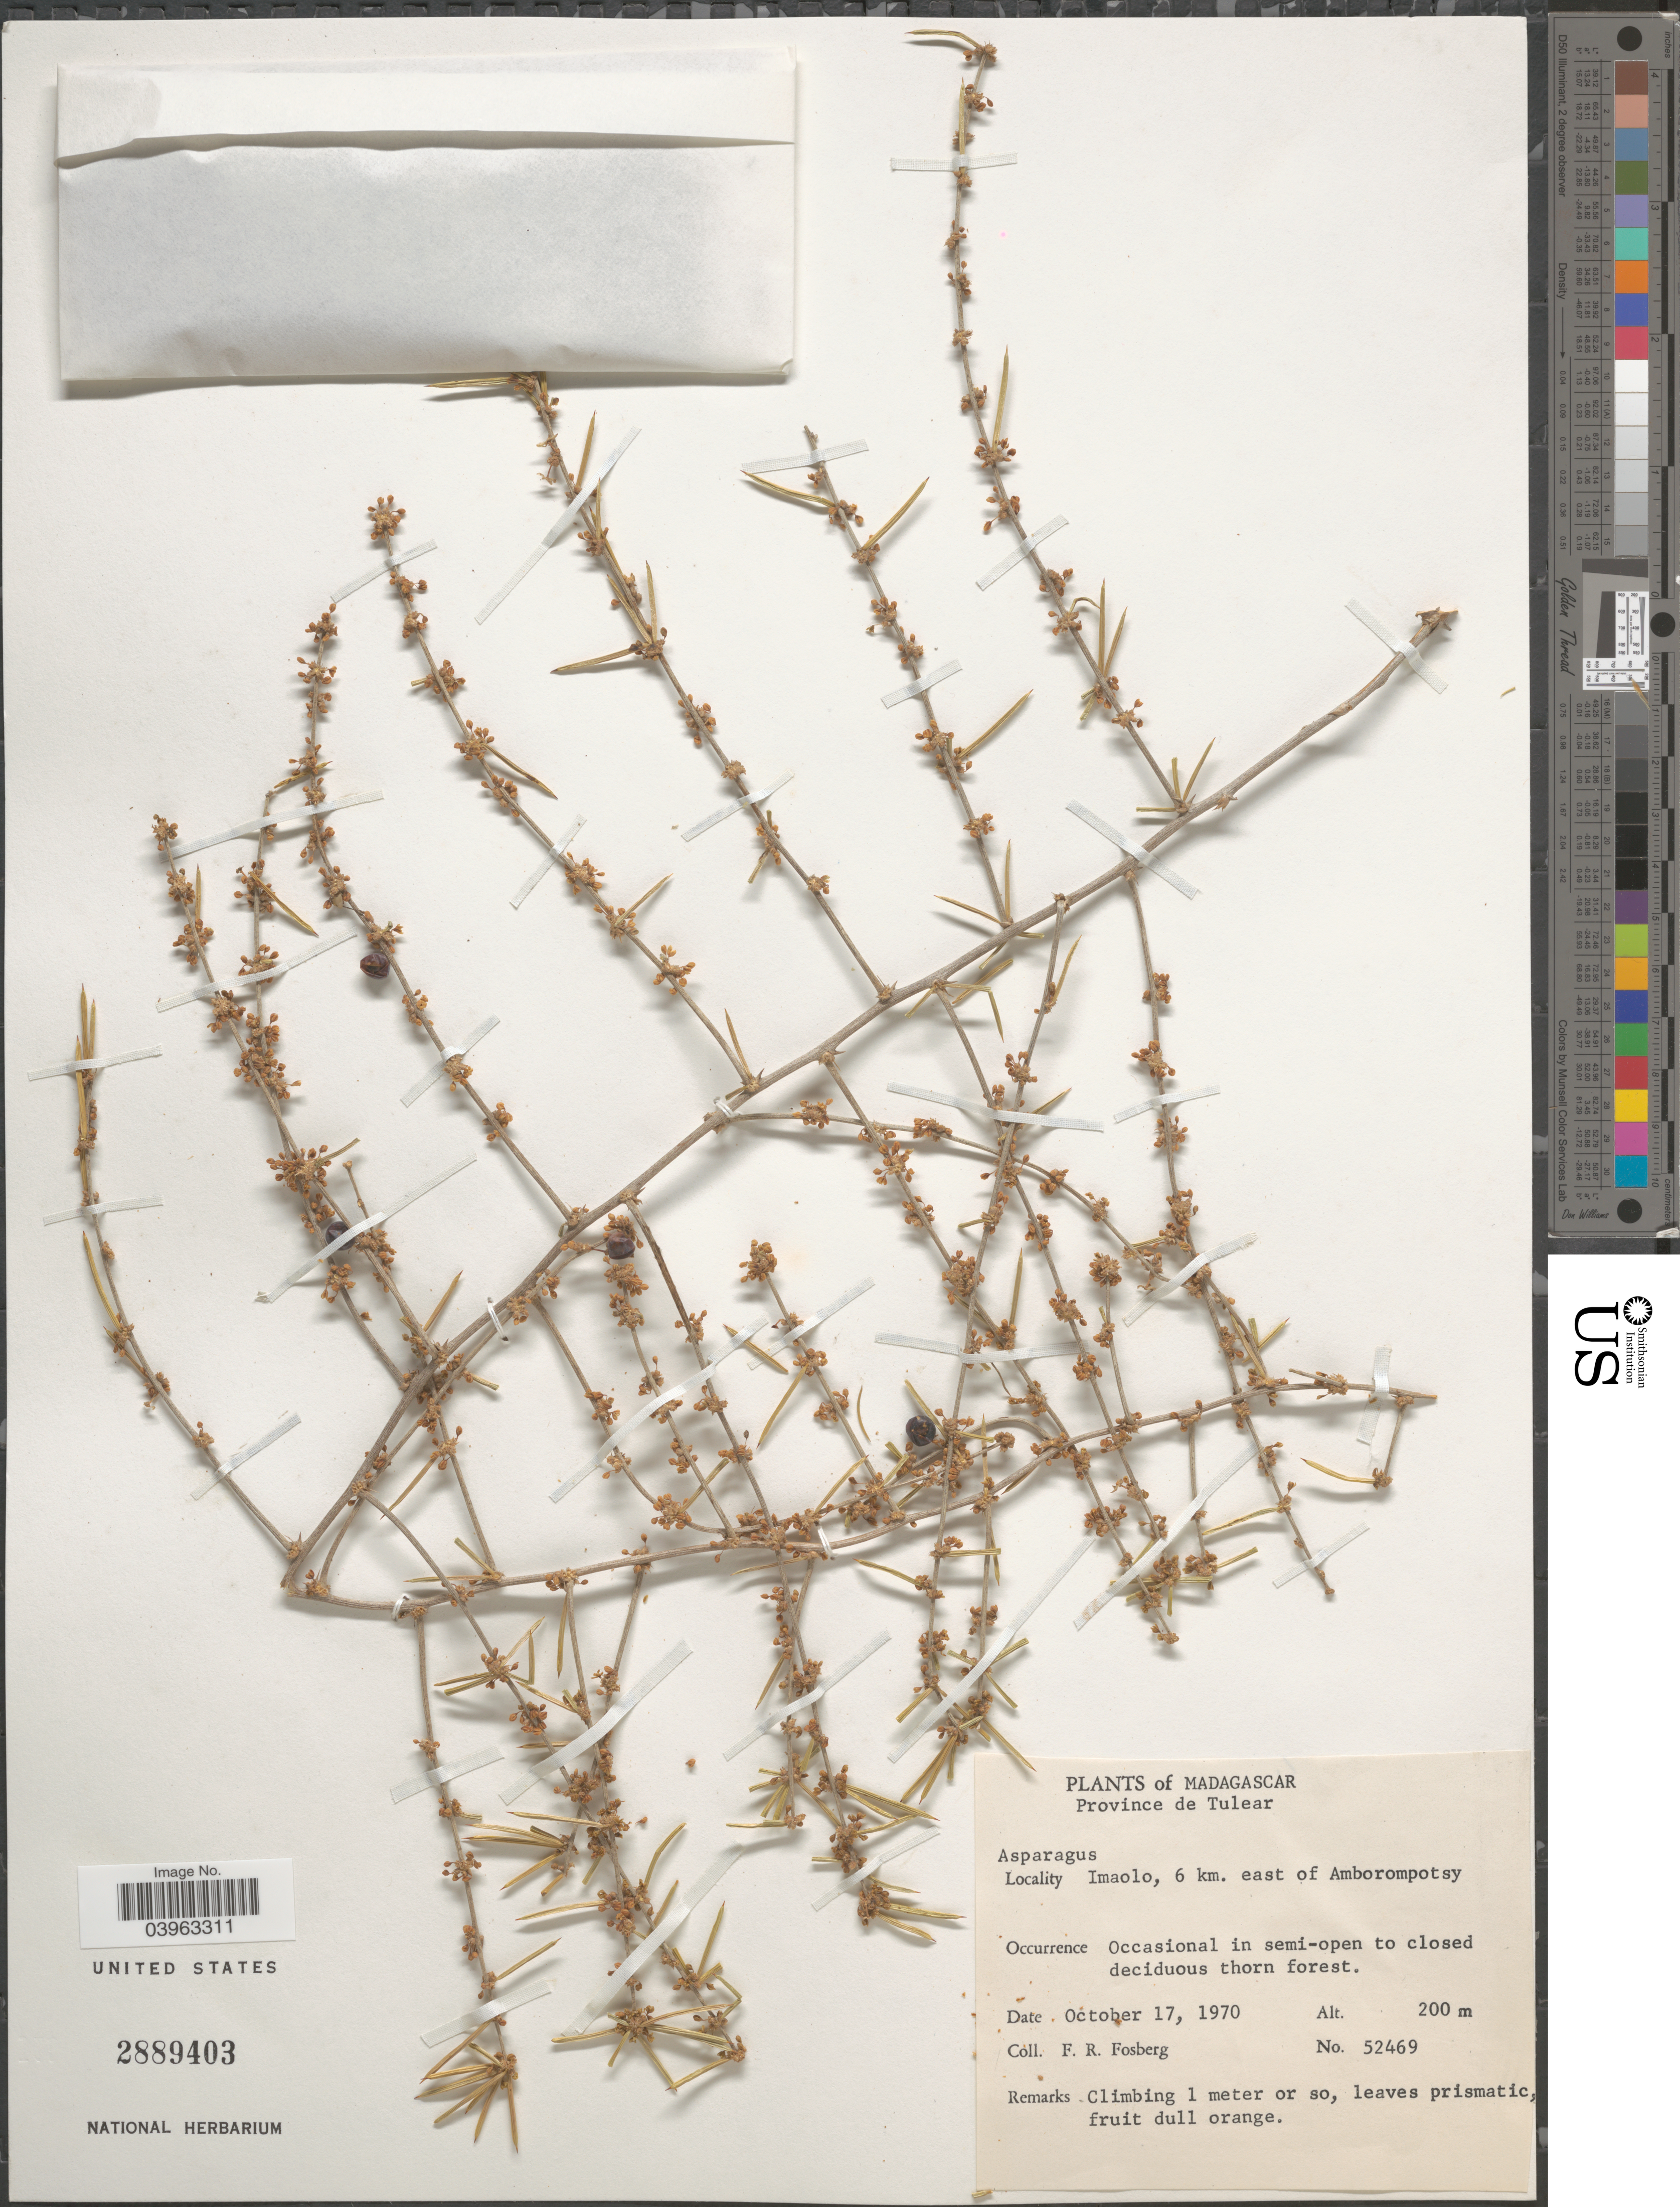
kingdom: Plantae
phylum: Tracheophyta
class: Liliopsida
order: Asparagales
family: Asparagaceae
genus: Asparagus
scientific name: Asparagus sp.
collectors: F. R. Fosberg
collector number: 52469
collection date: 1970-10-17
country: Madagascar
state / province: Atsimo-Andrefana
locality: Province de Tulear. Imaolo, 6 km. east of Amborompotsy. Occasional in semi-open to closed deciduous thorn forest.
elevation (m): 200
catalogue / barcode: US 2889403